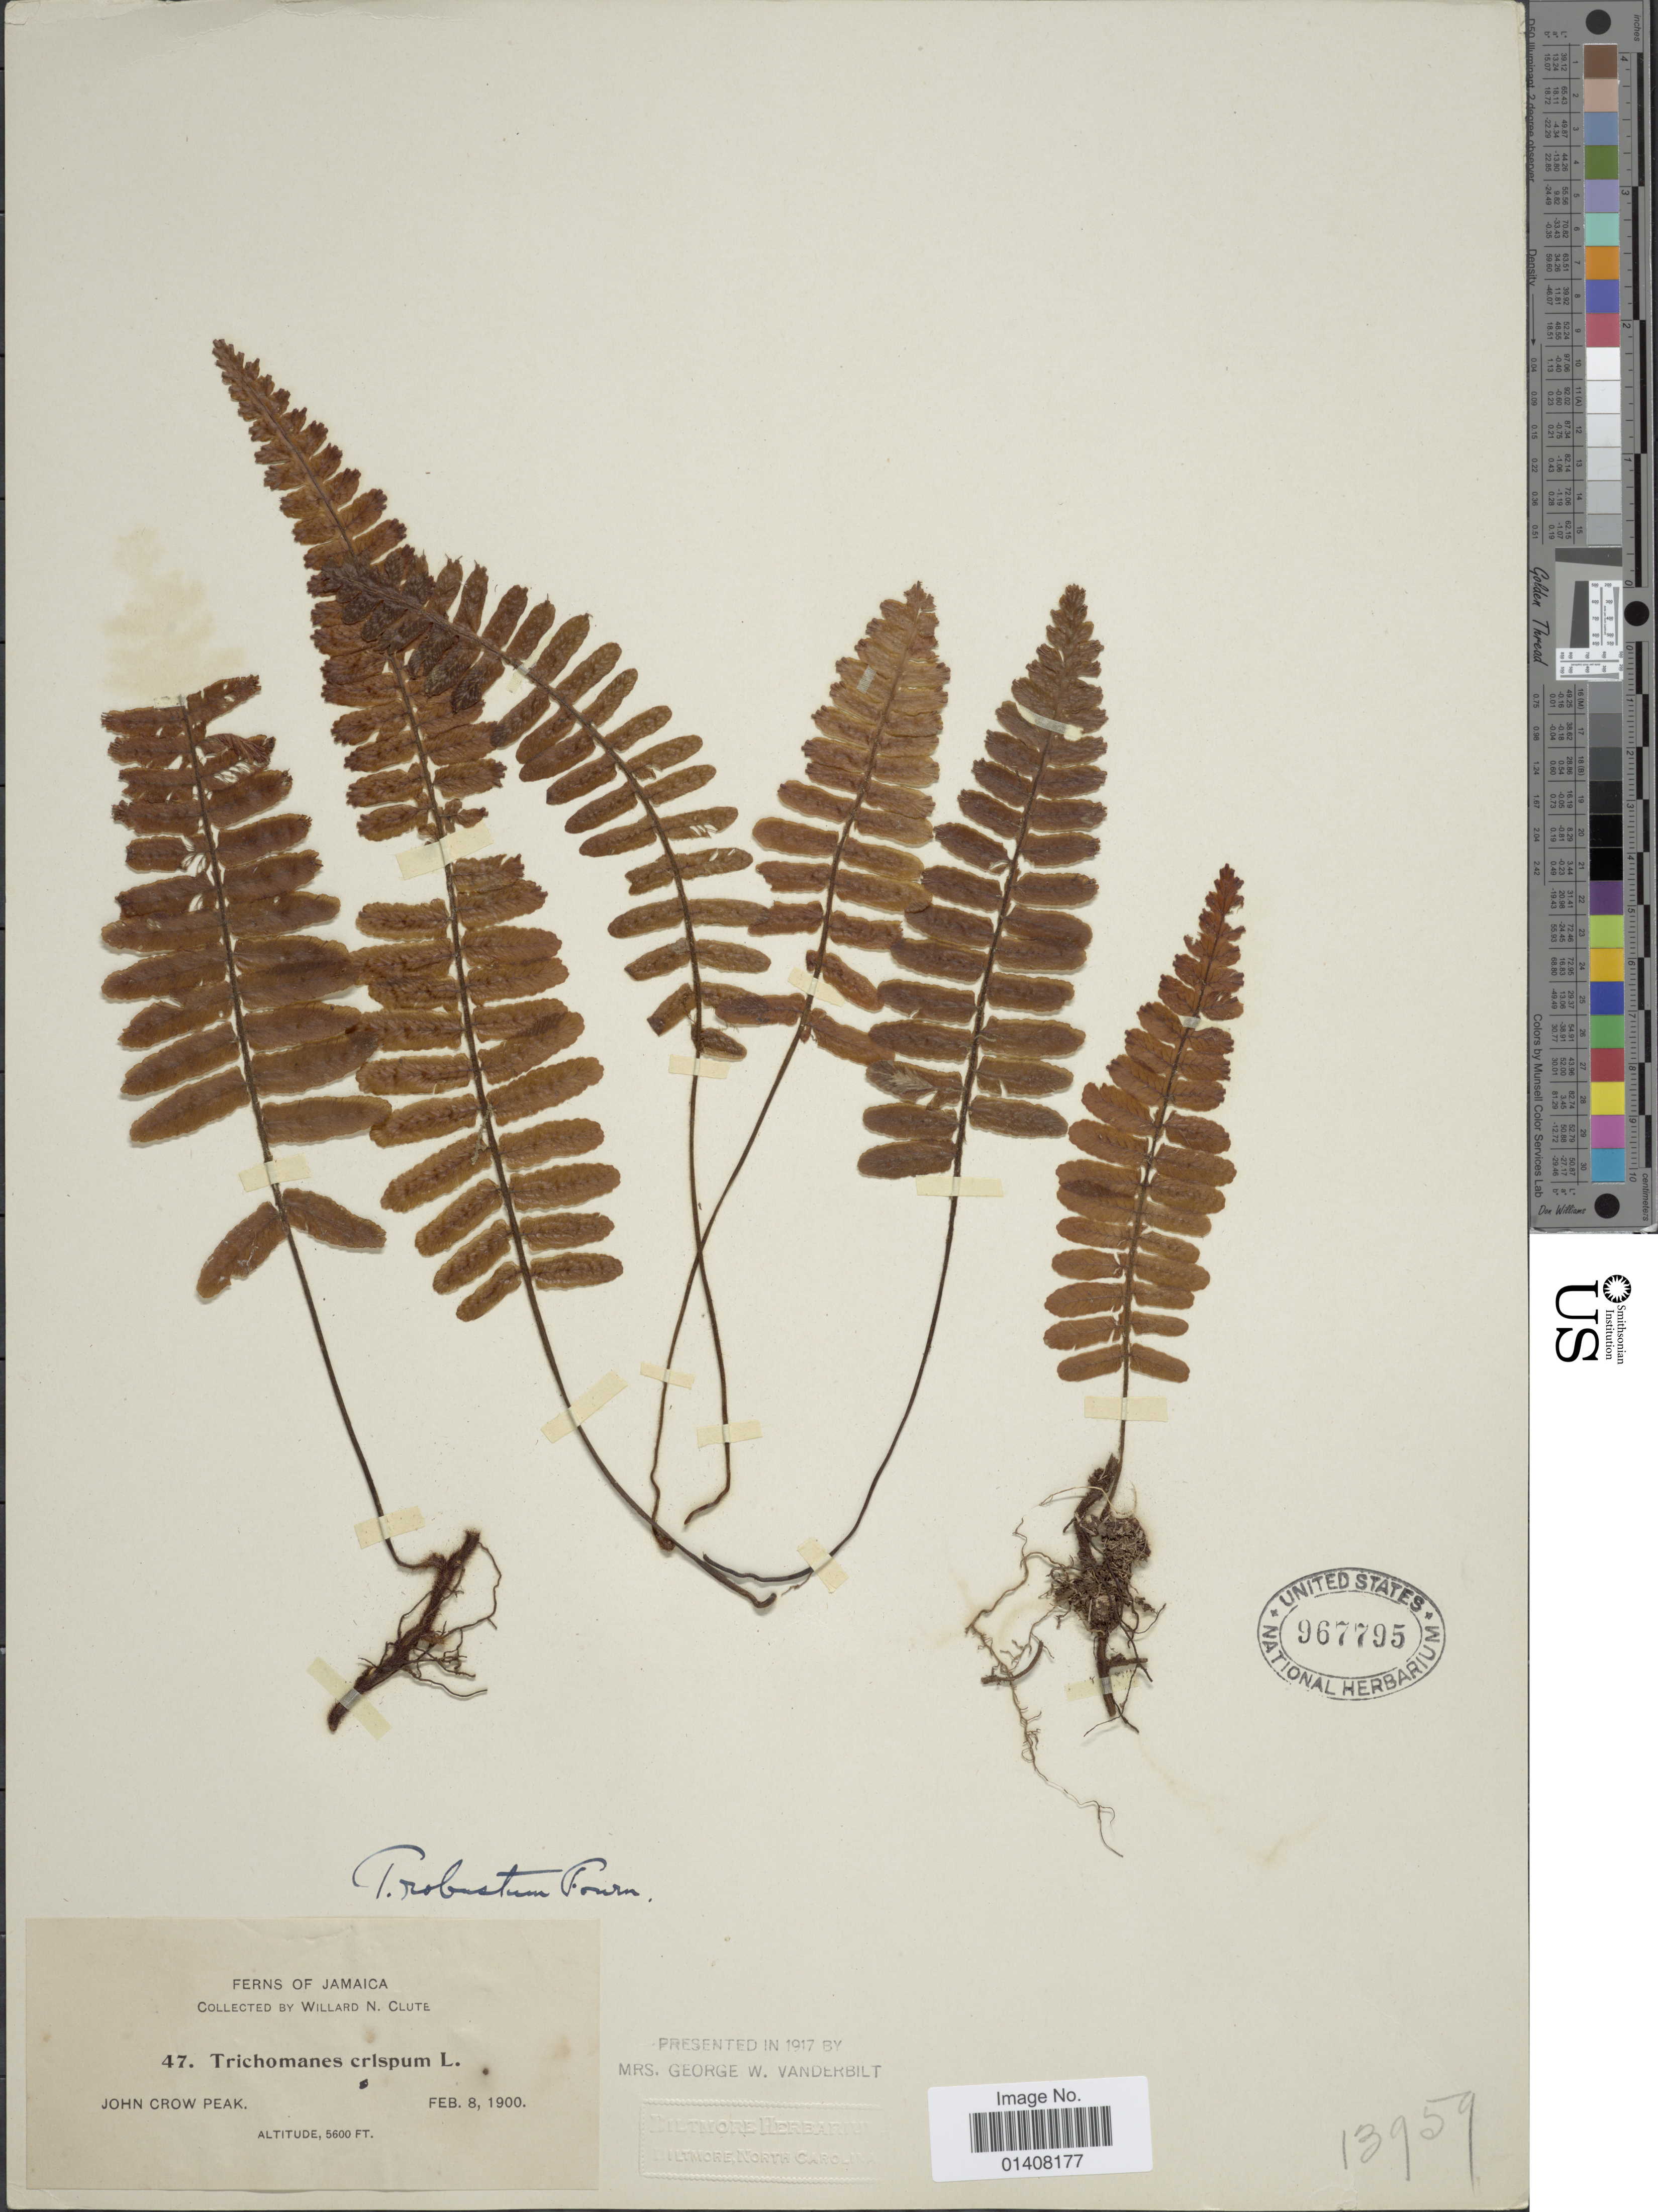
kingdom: Plantae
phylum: Tracheophyta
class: Polypodiopsida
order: Hymenophyllales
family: Hymenophyllaceae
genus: Trichomanes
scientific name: Trichomanes robustum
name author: E. Fourn.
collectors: W. N. Clute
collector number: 47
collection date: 1900-02-08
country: Jamaica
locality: John Crow Peak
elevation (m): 1707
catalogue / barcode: US 967795